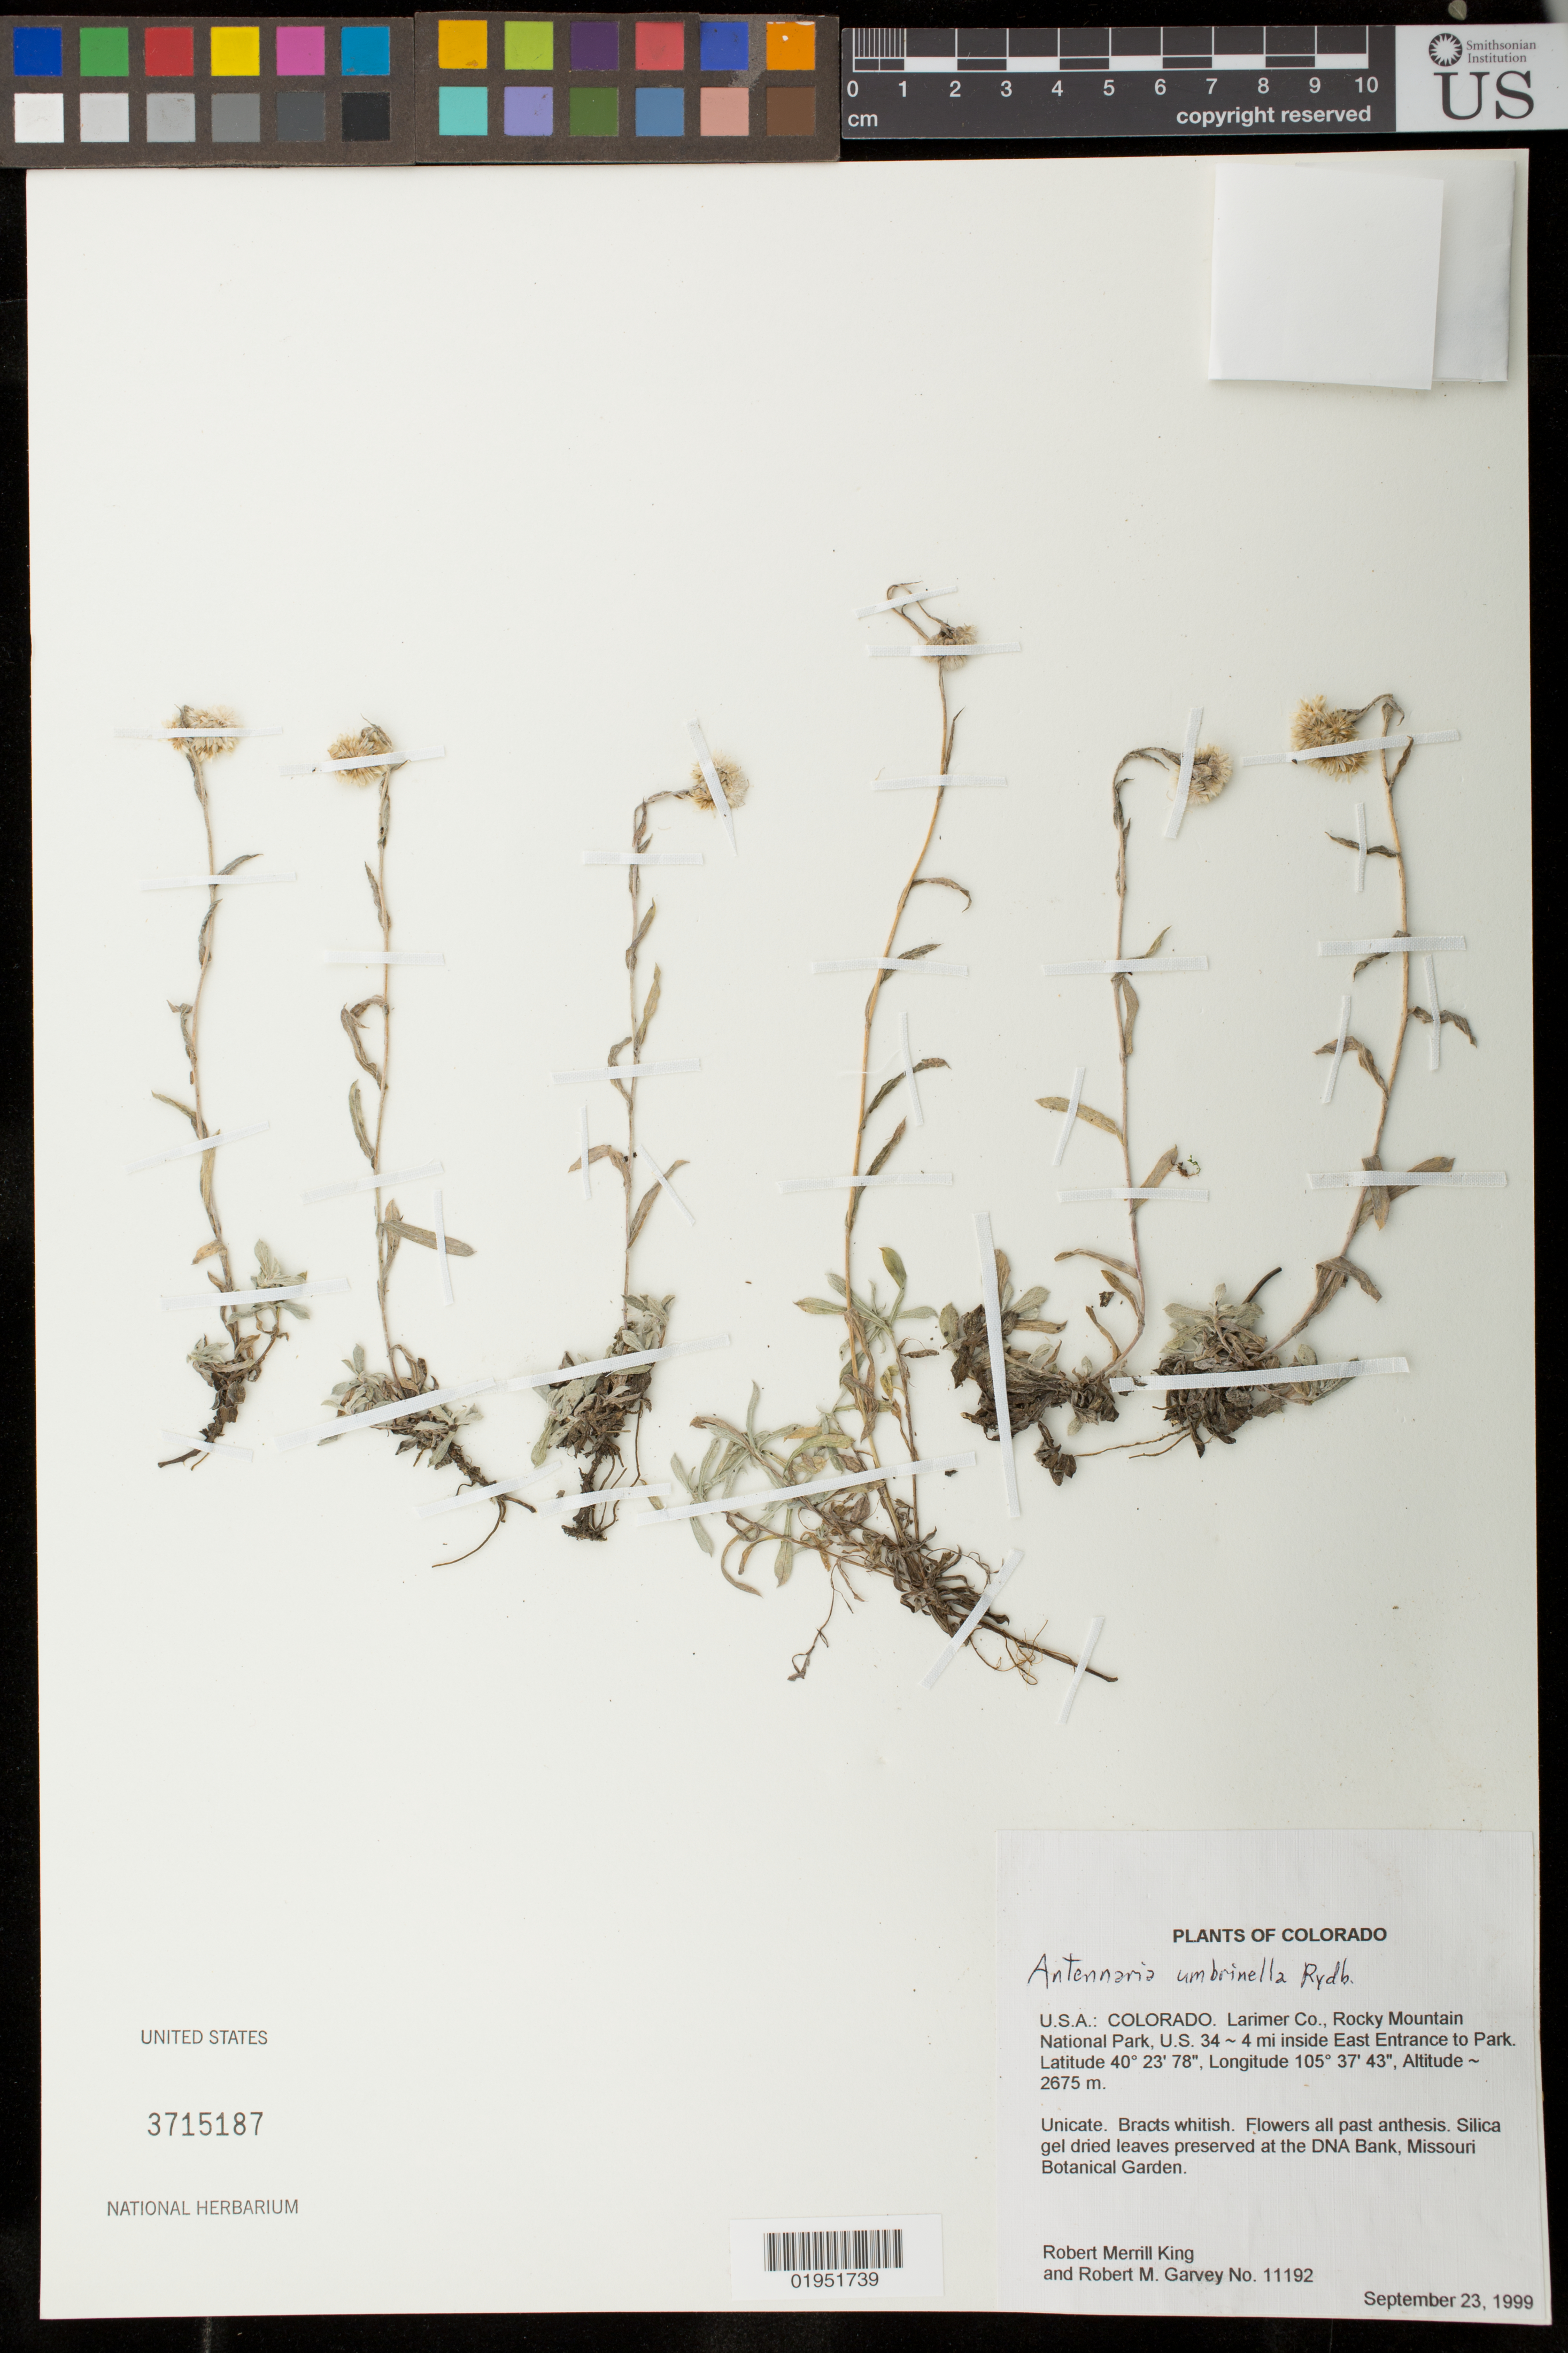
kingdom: Plantae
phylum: Tracheophyta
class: Magnoliopsida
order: Asterales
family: Asteraceae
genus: Antennaria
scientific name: Antennaria umbrinella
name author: Rydb.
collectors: R. M. King & R. Garvey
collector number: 11192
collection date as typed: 23 Sep 1999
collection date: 1999-09-23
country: United States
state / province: Colorado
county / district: Larimer Co.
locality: Rocky Mountain National Park, US34, ca. 4 mi inside E entrance to park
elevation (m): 2675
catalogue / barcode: US 3715187